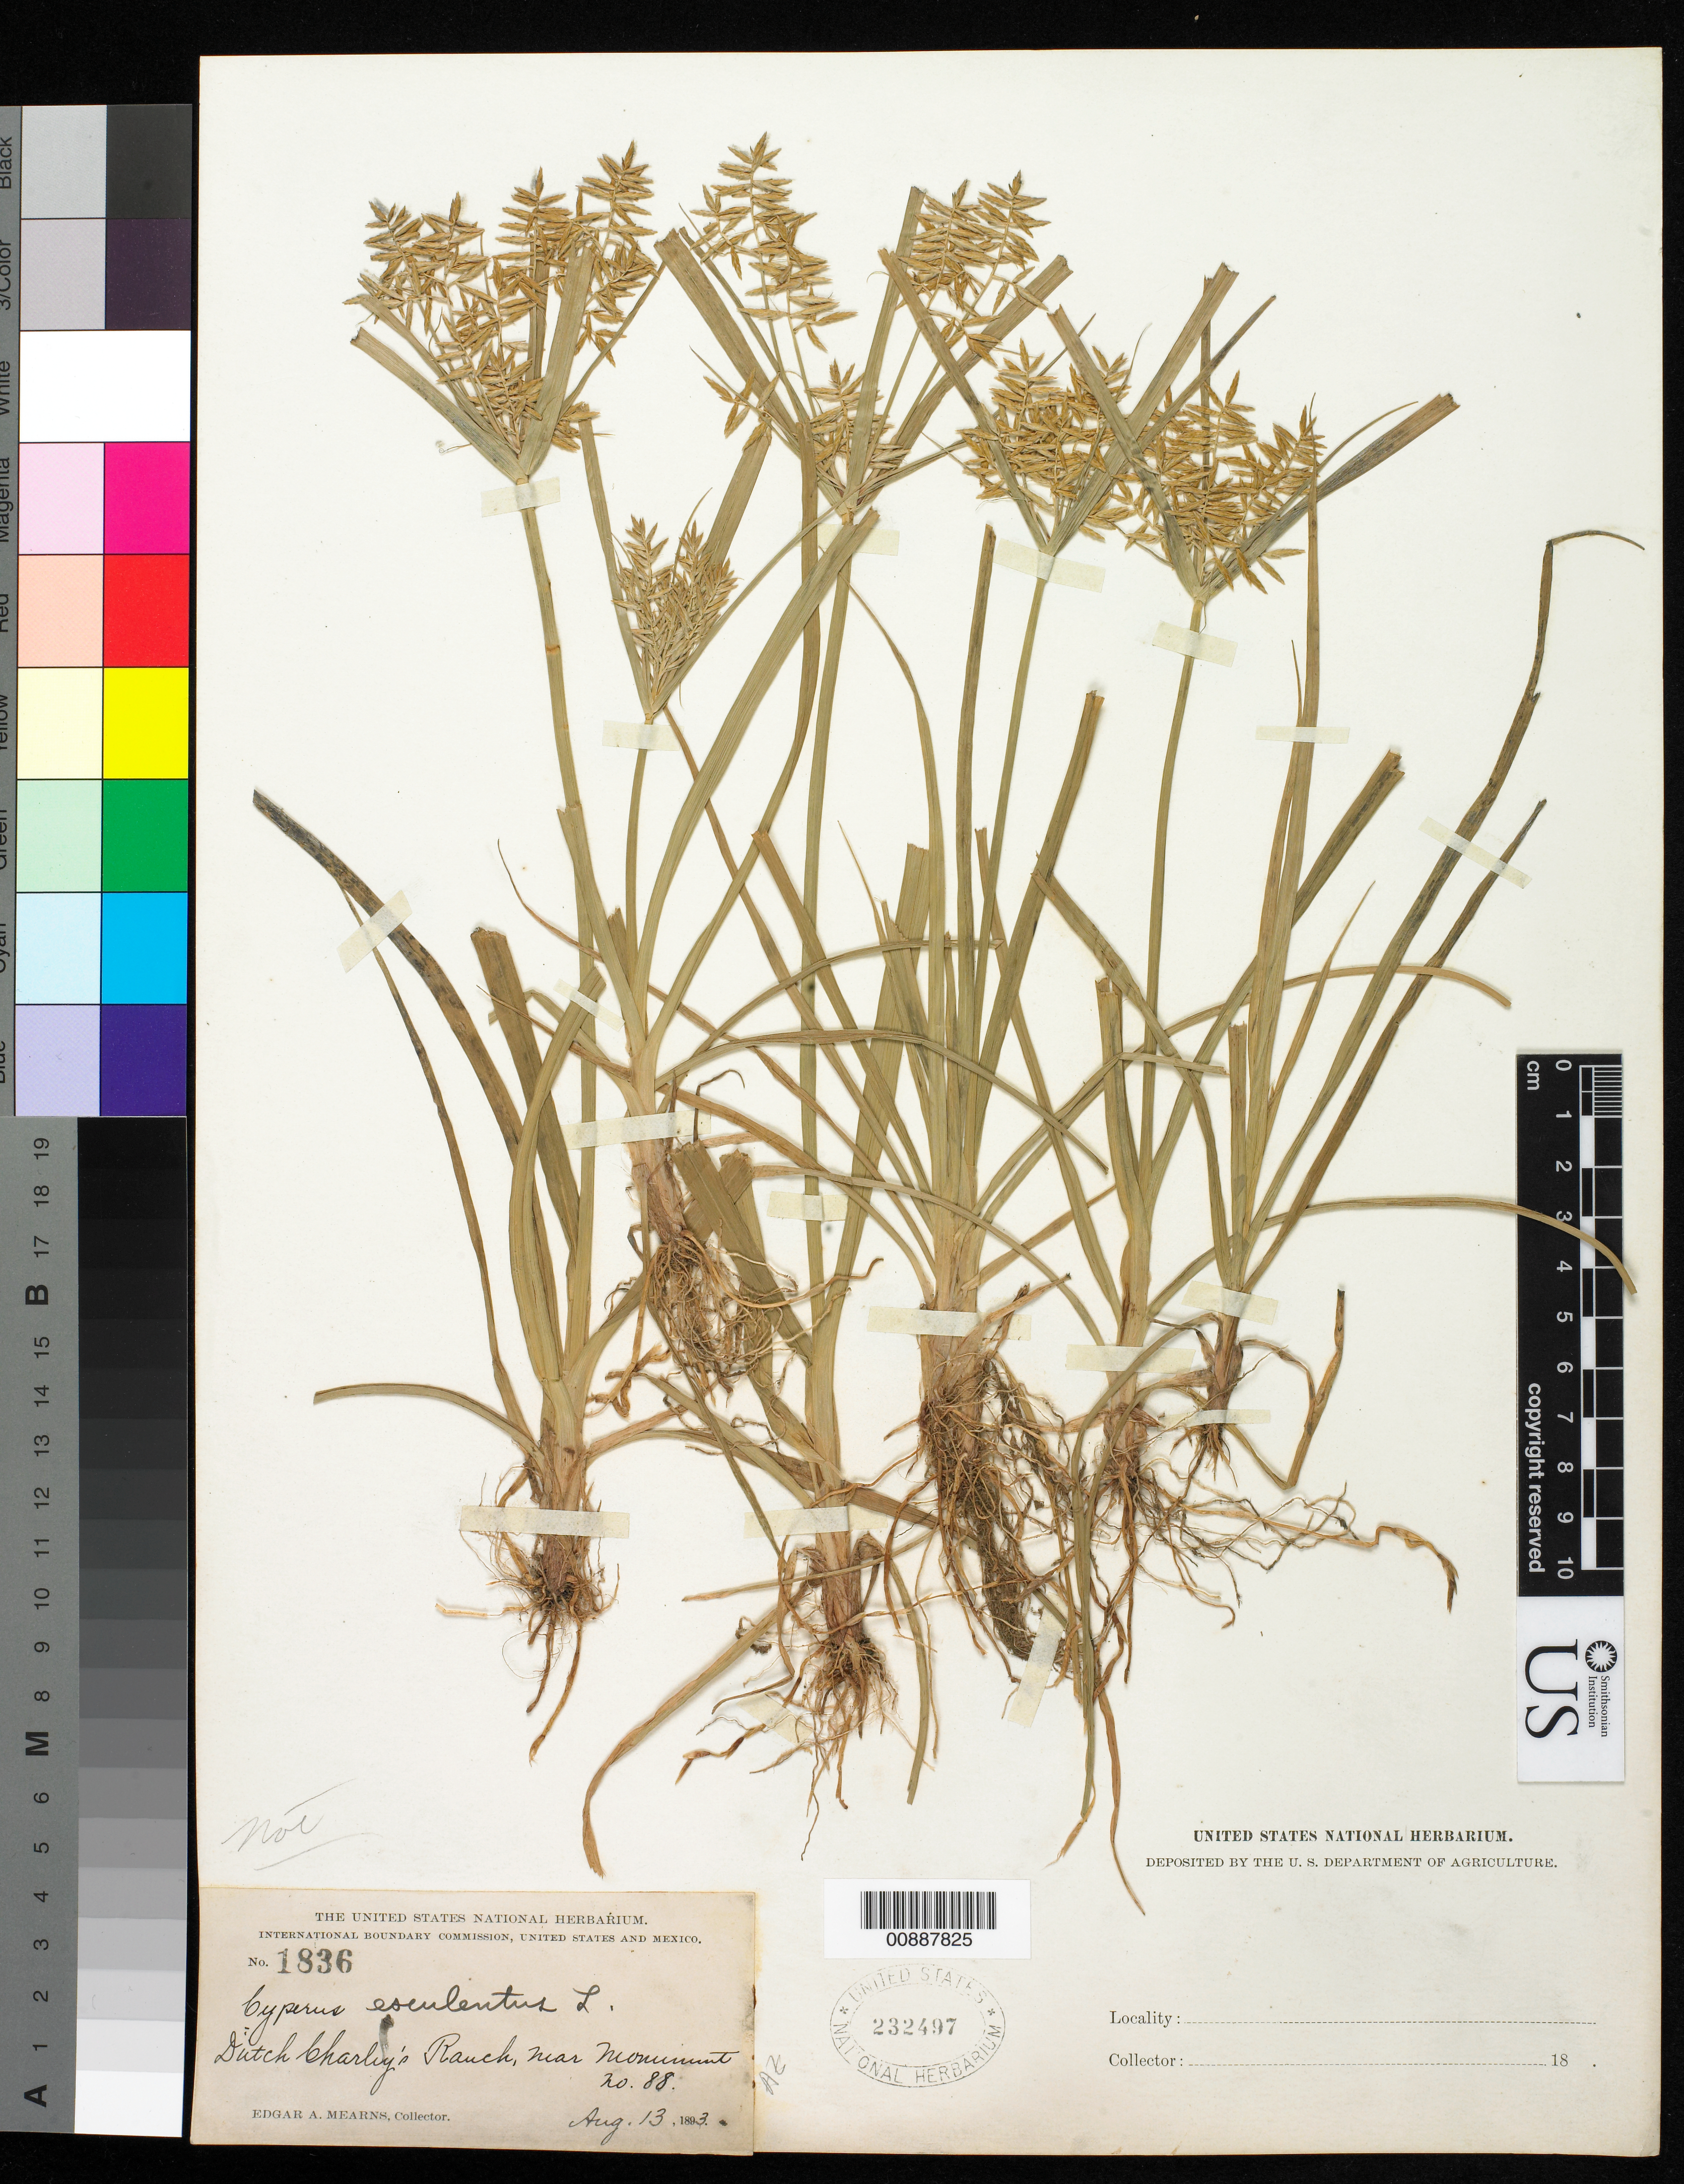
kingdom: Plantae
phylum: Tracheophyta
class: Liliopsida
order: Poales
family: Cyperaceae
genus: Cyperus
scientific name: Cyperus esculentus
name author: L.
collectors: E. A. Mearns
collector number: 1836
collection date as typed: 13 Aug 1893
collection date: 1893-08-13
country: United States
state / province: Arizona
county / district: Cochise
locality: Dutch Charley's Ranch, near Monument no. 88.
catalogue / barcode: US 232497